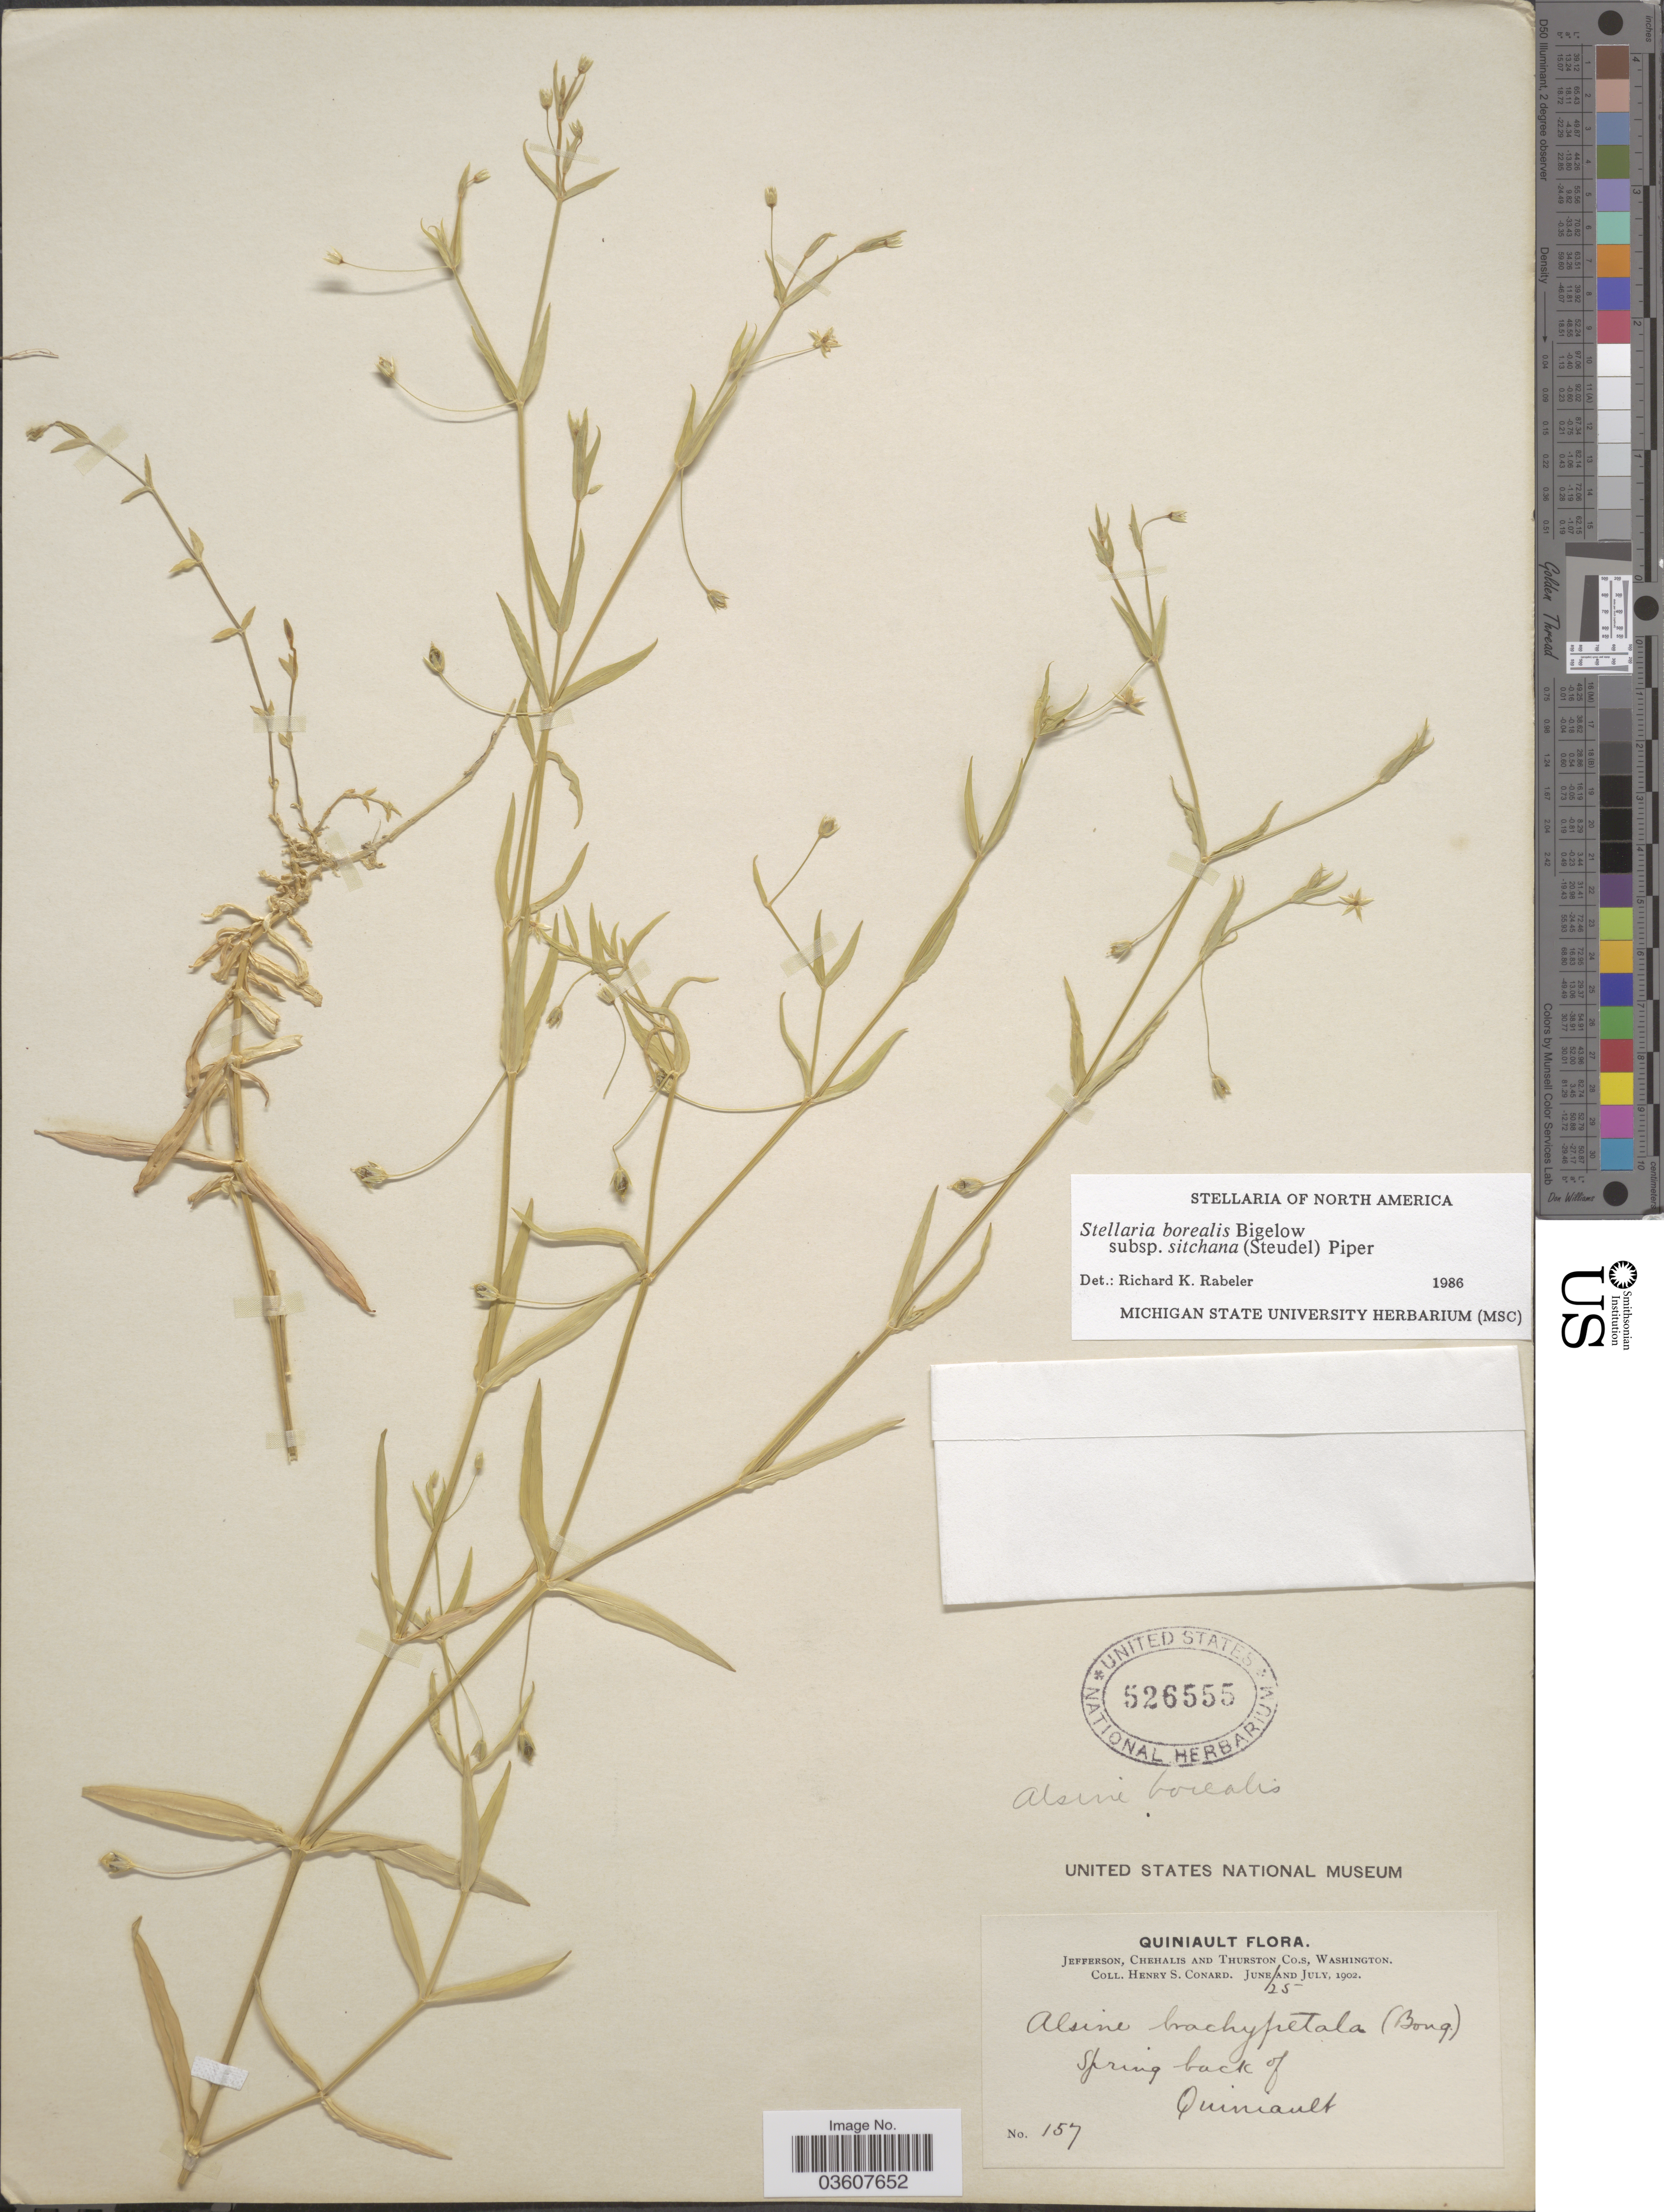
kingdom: Plantae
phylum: Tracheophyta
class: Magnoliopsida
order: Caryophyllales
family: Caryophyllaceae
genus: Stellaria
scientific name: Stellaria borealis subsp. sitchana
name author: (Steud.) Piper & Beattie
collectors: H. S. Conard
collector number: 157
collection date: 1902-06-25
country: United States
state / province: Washington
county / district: Thurston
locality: Jefferson, Chehalis and Thurston Co.s; Quiniault. Spring back of Quiniault.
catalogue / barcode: US 526555